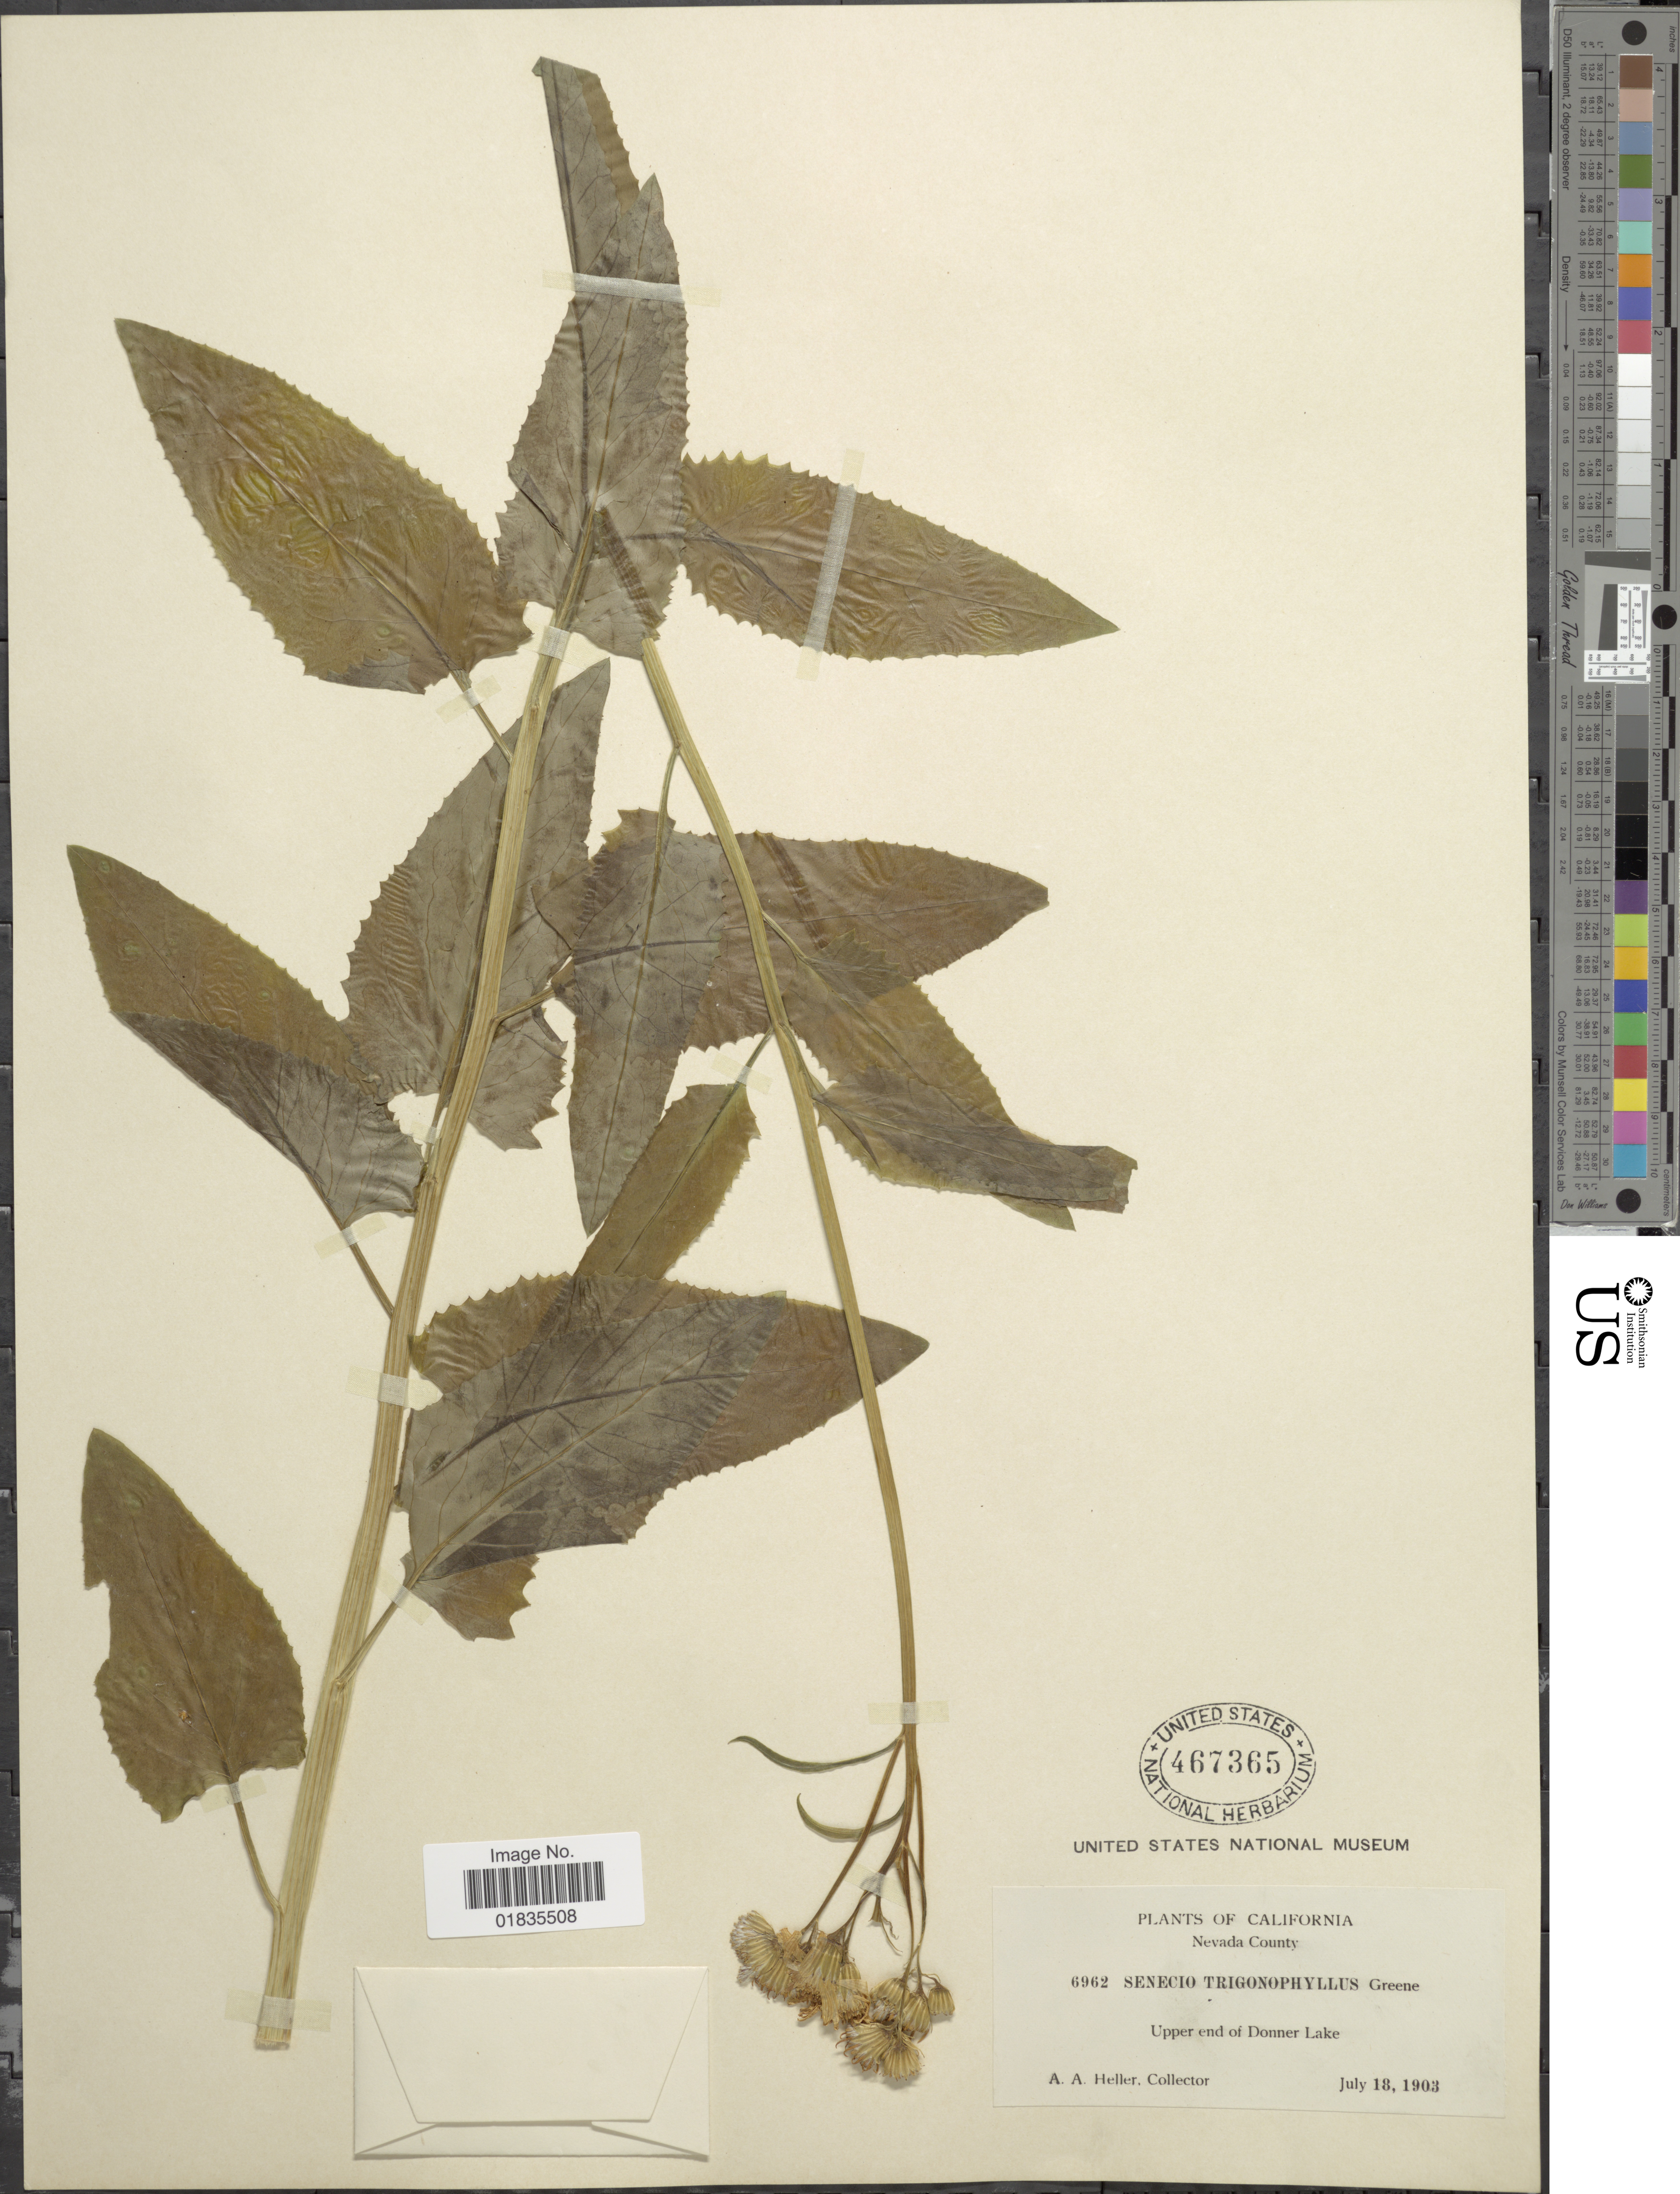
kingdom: Plantae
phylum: Tracheophyta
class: Magnoliopsida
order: Asterales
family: Asteraceae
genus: Senecio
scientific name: Senecio triangularis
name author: Hook.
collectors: A. A. Heller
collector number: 6962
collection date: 1903-07-18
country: United States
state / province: California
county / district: Nevada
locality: Nevada County, upper end of Donner Lake.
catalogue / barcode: US 467365